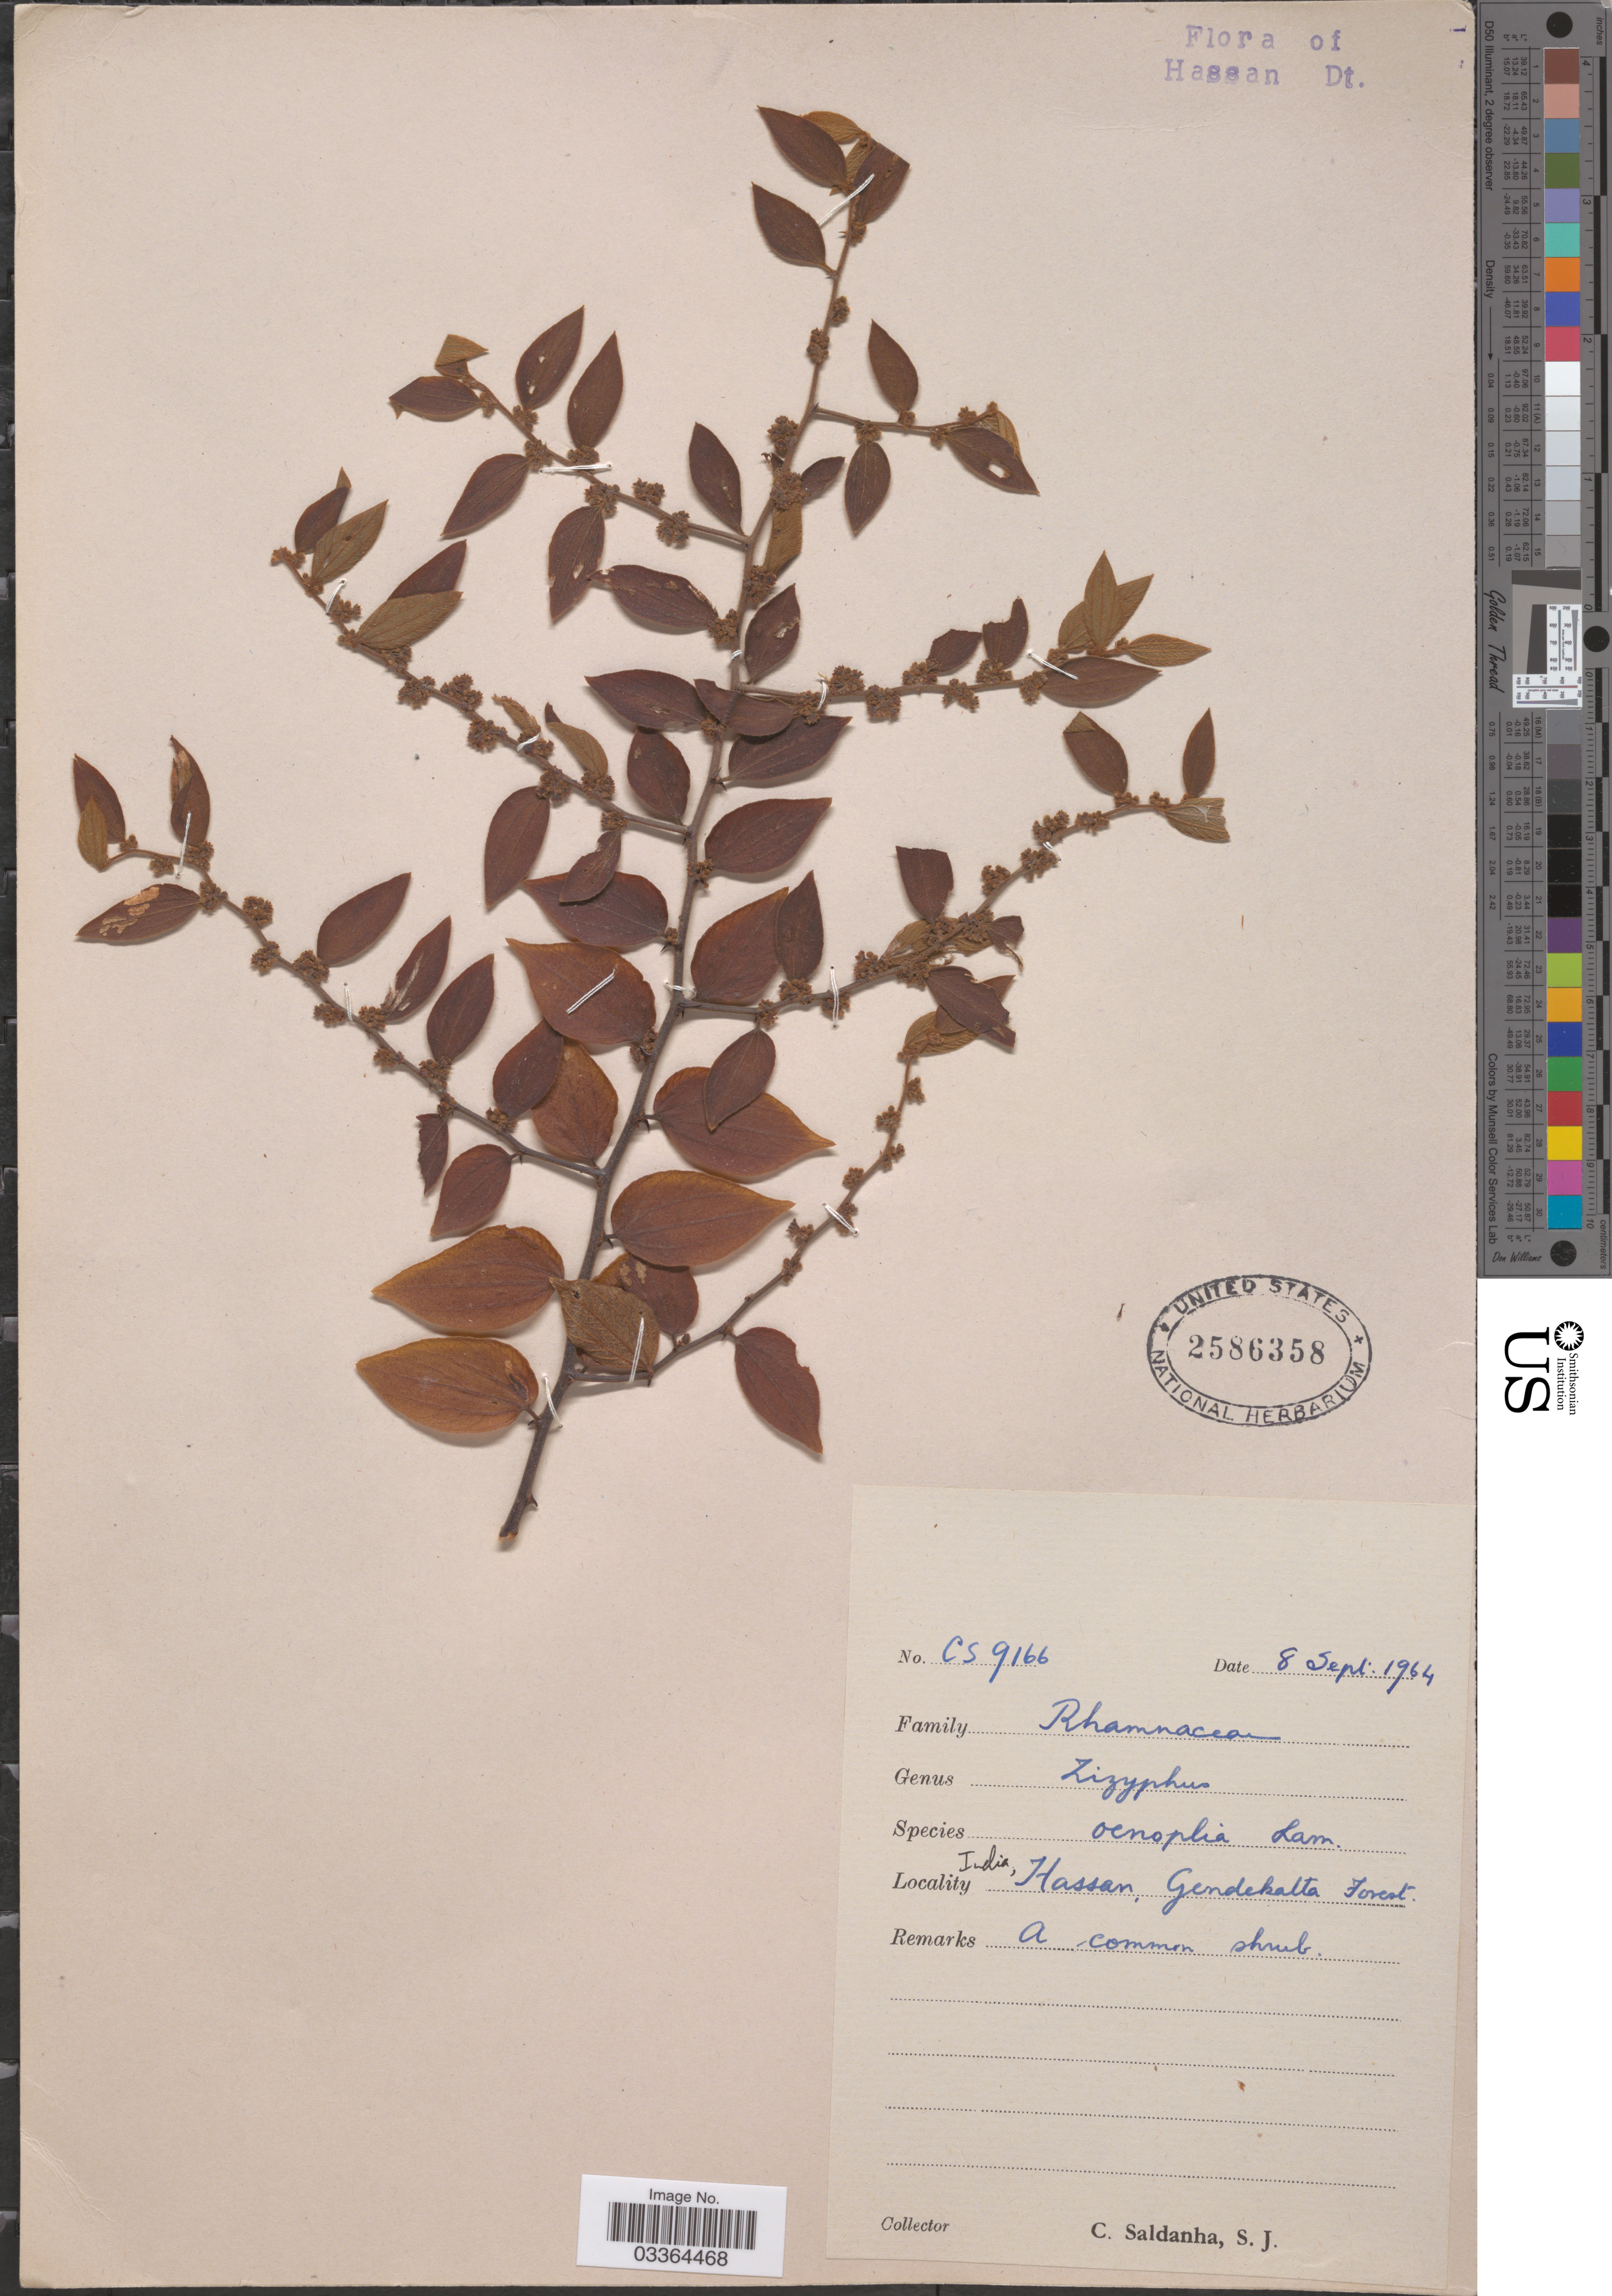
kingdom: Plantae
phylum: Tracheophyta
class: Magnoliopsida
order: Rosales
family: Rhamnaceae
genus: Ziziphus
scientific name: Ziziphus oenopolia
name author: (L.) Mill.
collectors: C. Saldanha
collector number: CS9166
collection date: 1964-09-08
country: India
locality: Hassan, Gendekatta Forest.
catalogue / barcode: US 2586358